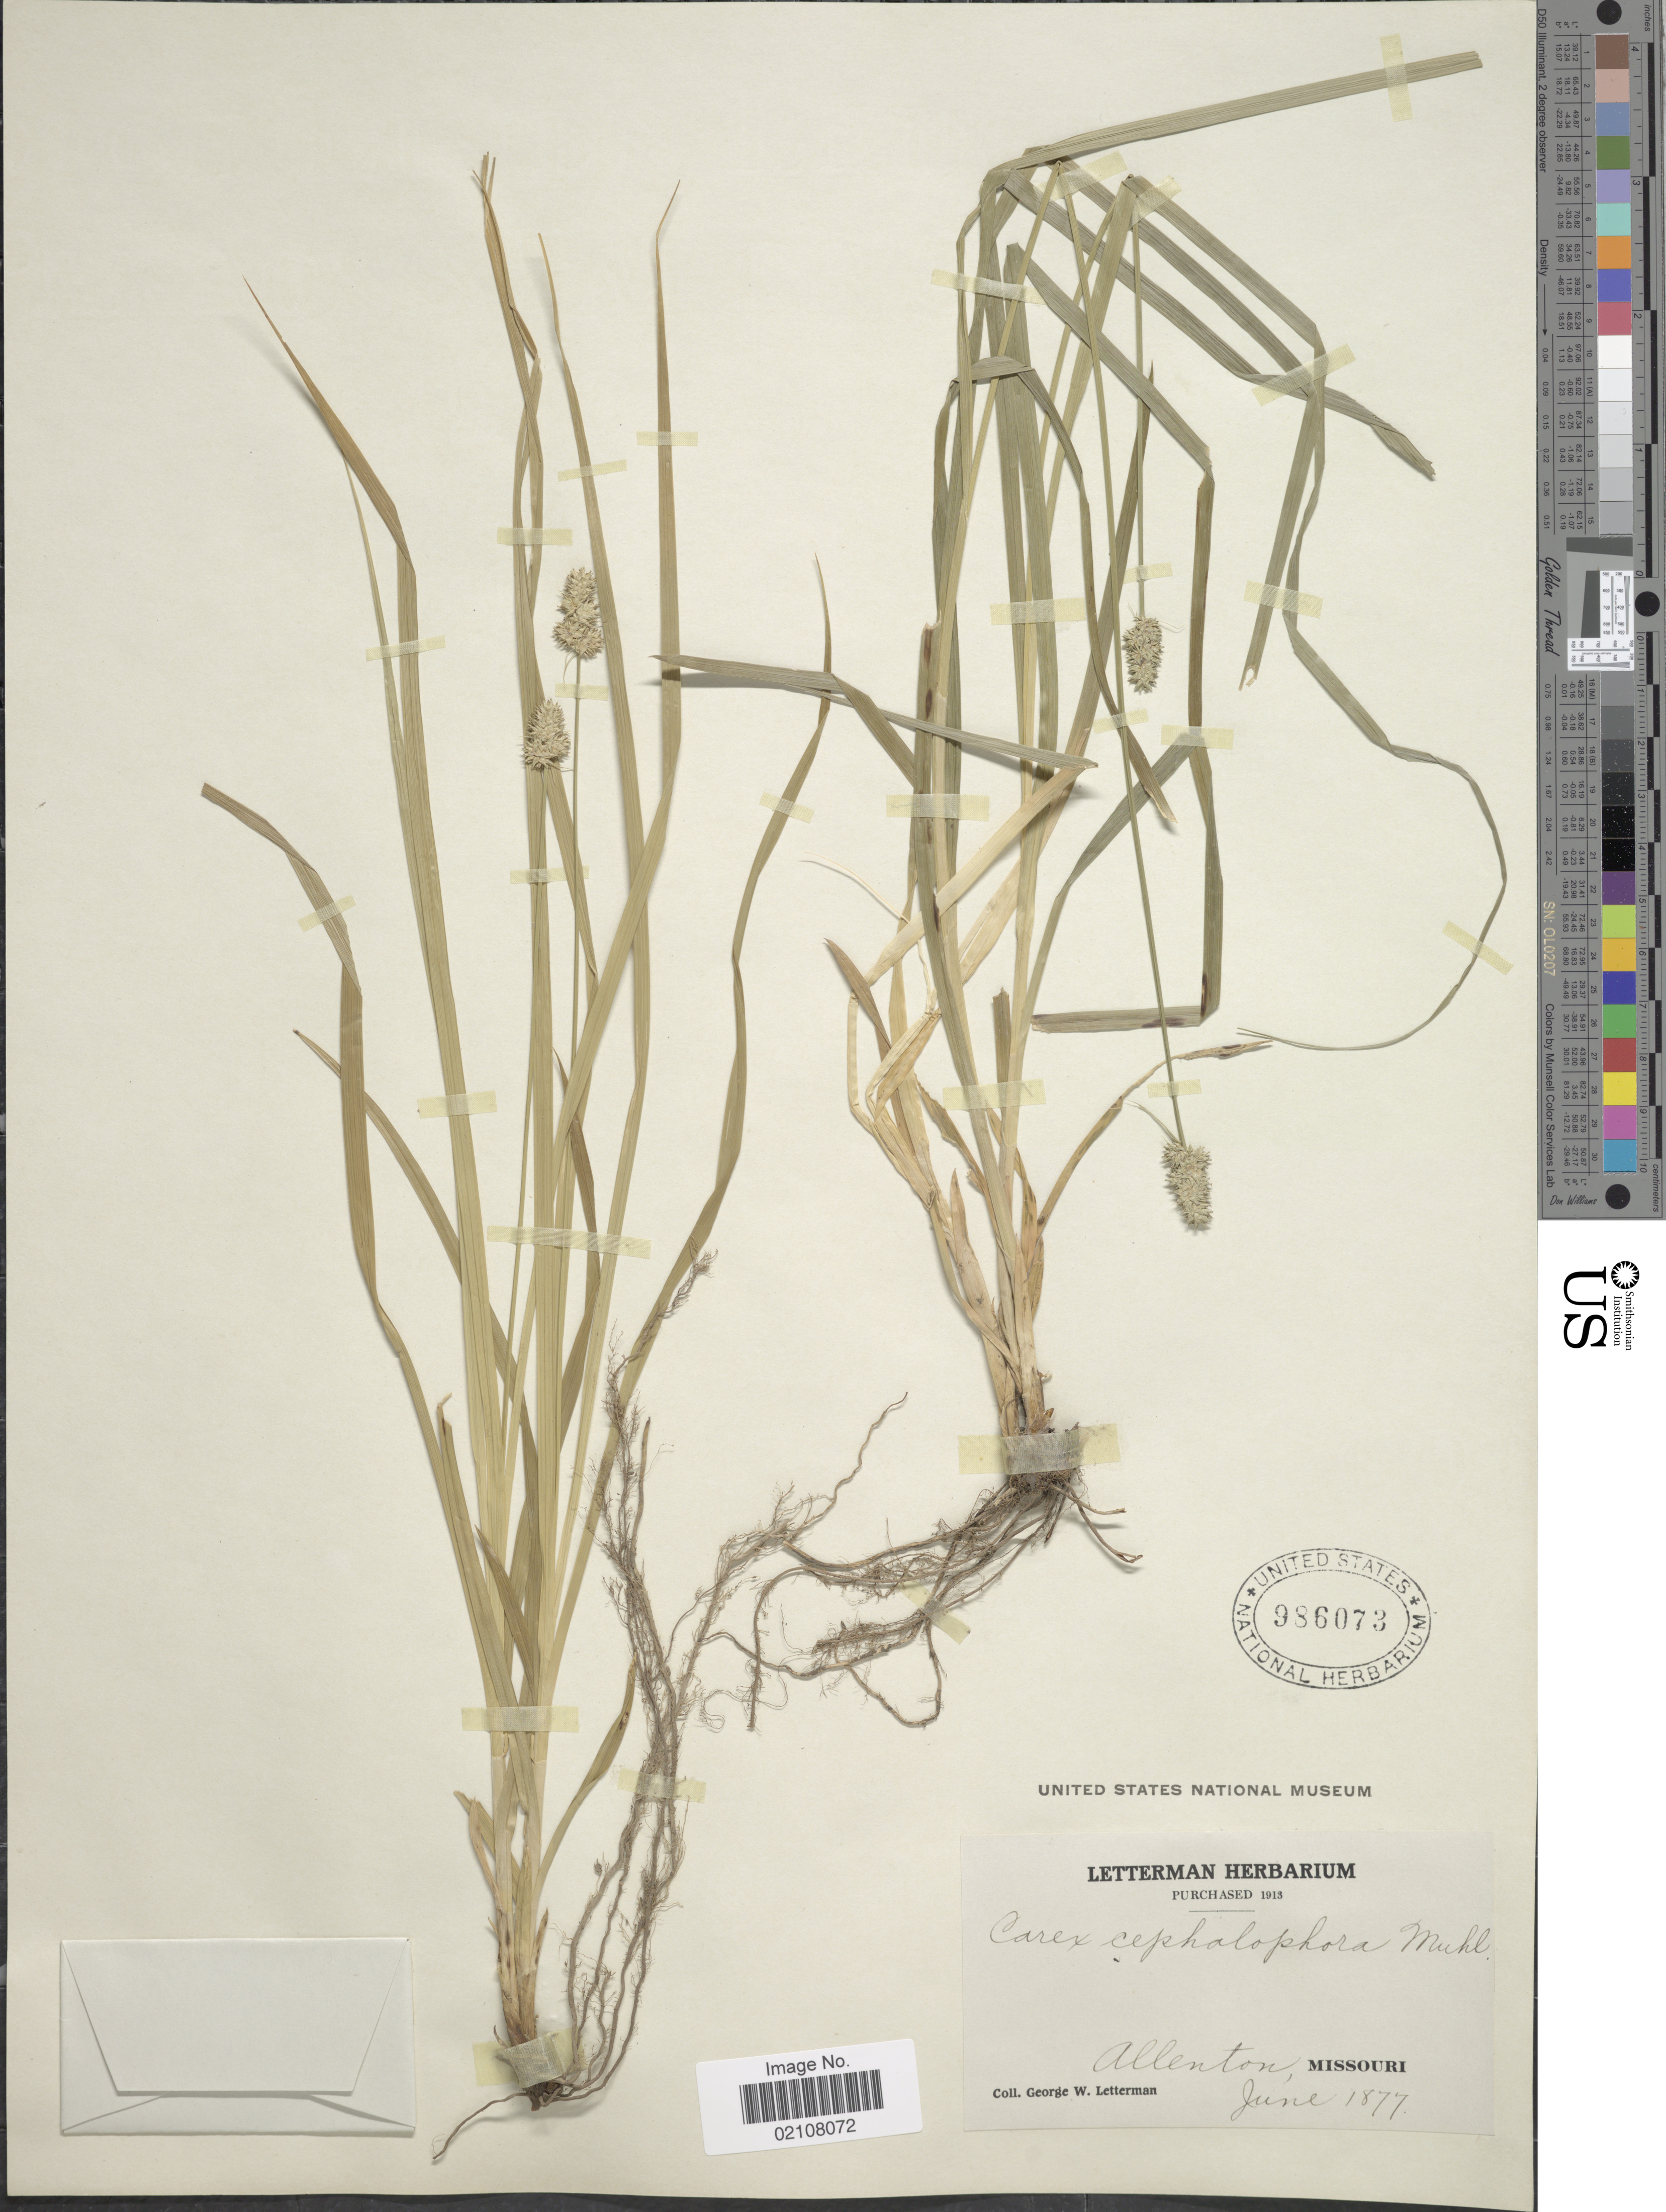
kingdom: Plantae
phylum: Tracheophyta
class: Liliopsida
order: Poales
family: Cyperaceae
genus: Carex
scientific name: Carex cephalophora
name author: Muhl. ex Willd.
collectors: G. W. Letterman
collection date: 1877-06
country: United States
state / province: Missouri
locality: Allenton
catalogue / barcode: US 986073